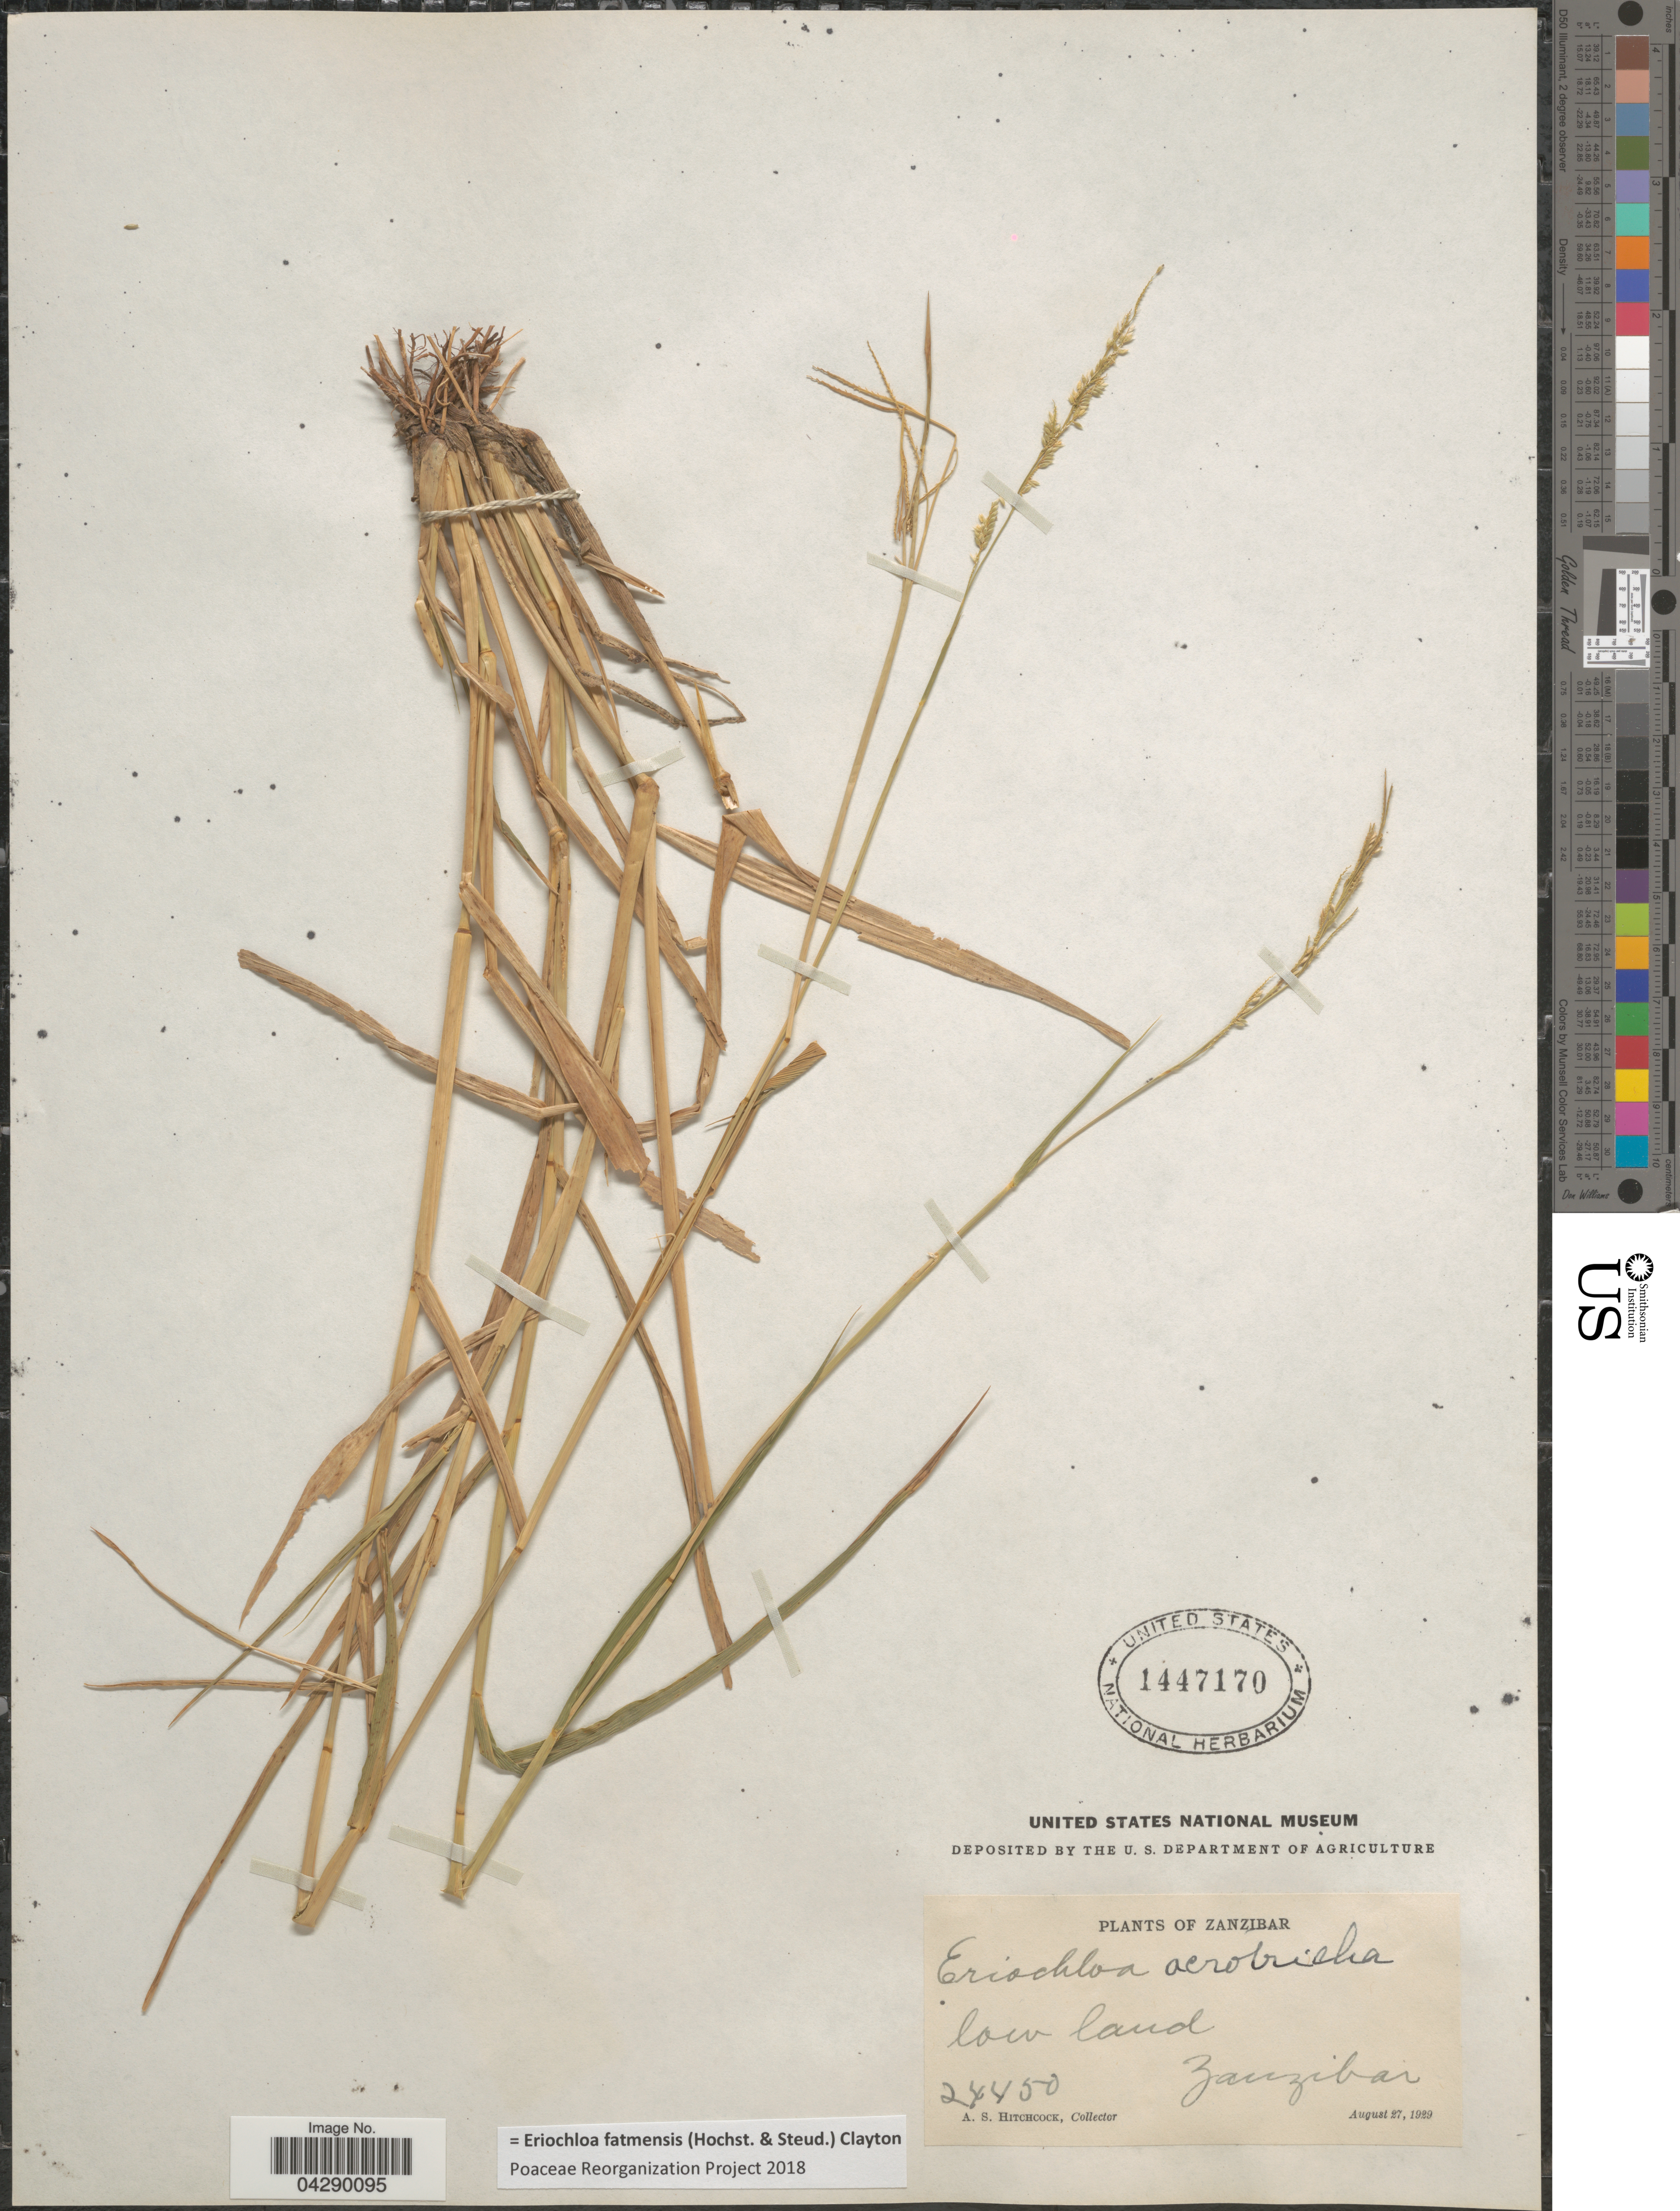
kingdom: Plantae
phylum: Tracheophyta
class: Liliopsida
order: Poales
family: Poaceae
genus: Eriochloa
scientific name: Eriochloa fatmensis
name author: (Hochst. & Steud.) Clayton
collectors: A. S. Hitchcock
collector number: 24450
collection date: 1929-08-27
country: Tanzania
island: Zanzibar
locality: Low land.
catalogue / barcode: US 1447170